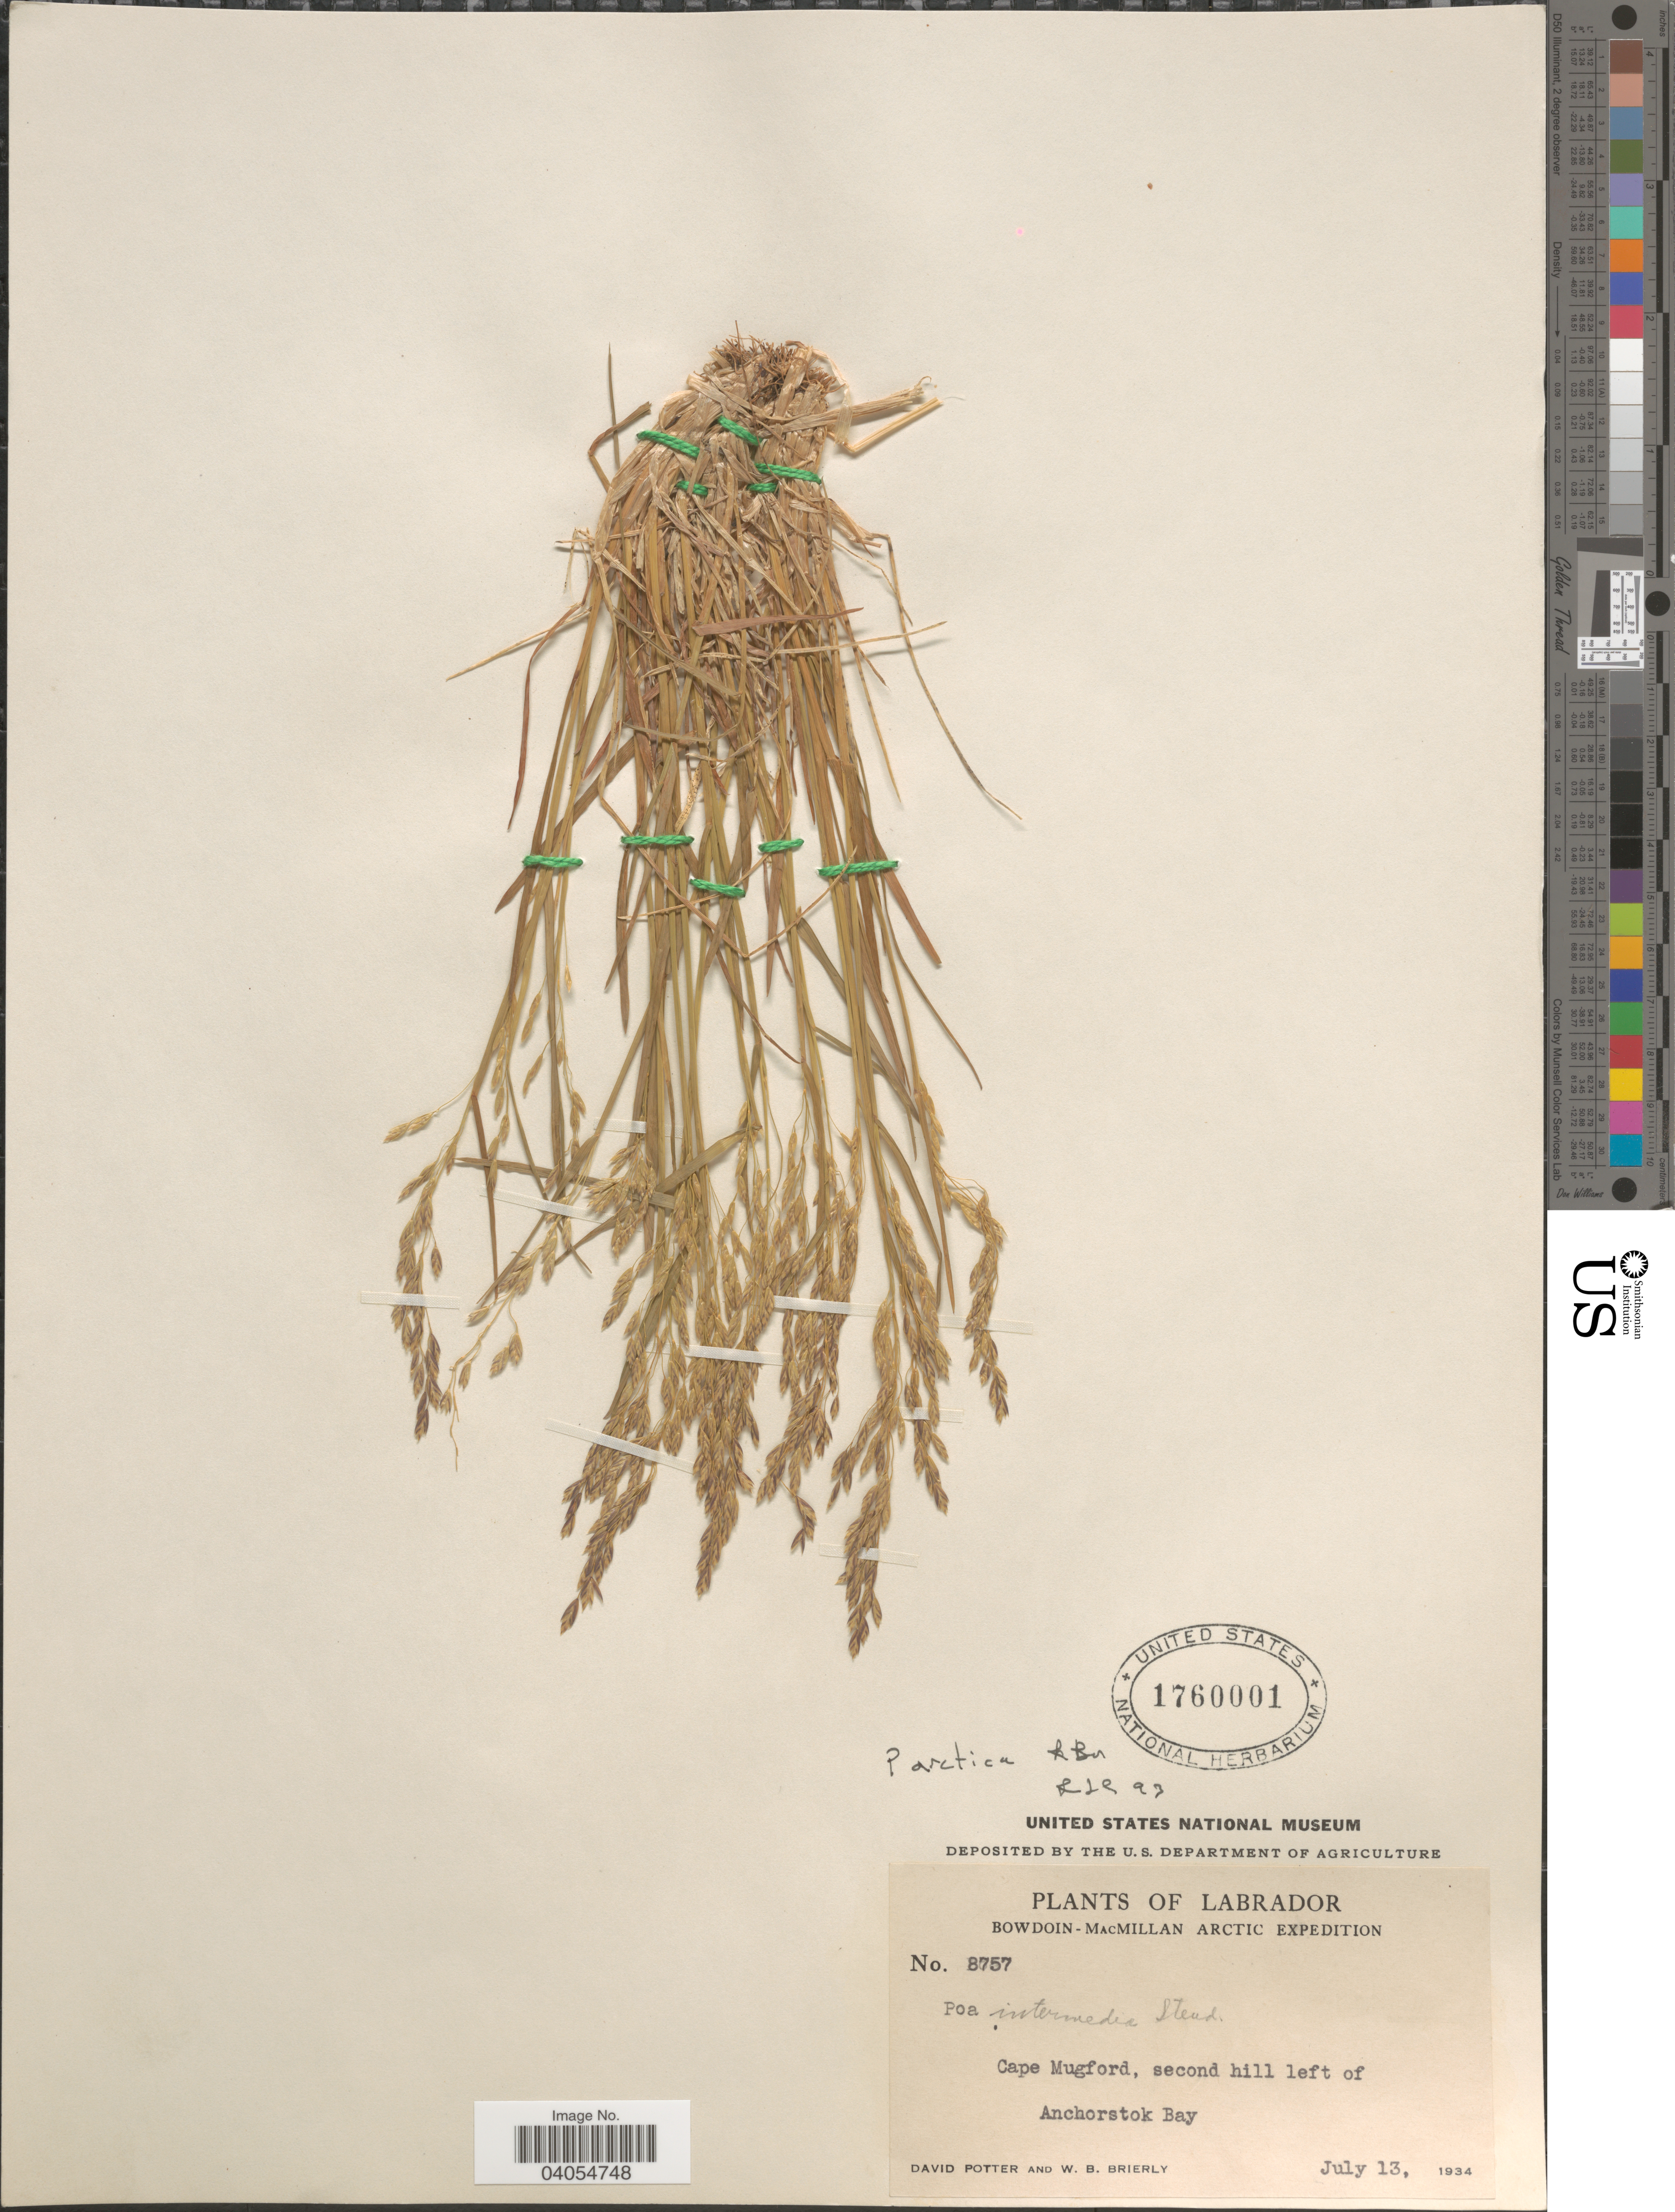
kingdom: Plantae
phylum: Tracheophyta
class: Liliopsida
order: Poales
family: Poaceae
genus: Poa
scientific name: Poa arctica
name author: R. Br.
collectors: D. Potter & W. Brierly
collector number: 8757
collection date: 1934-07-13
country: Canada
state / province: Newfoundland and Labrador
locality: Labrador. Cape Mugford, second hill left of Anchorstok Bay.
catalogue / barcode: US 1760001